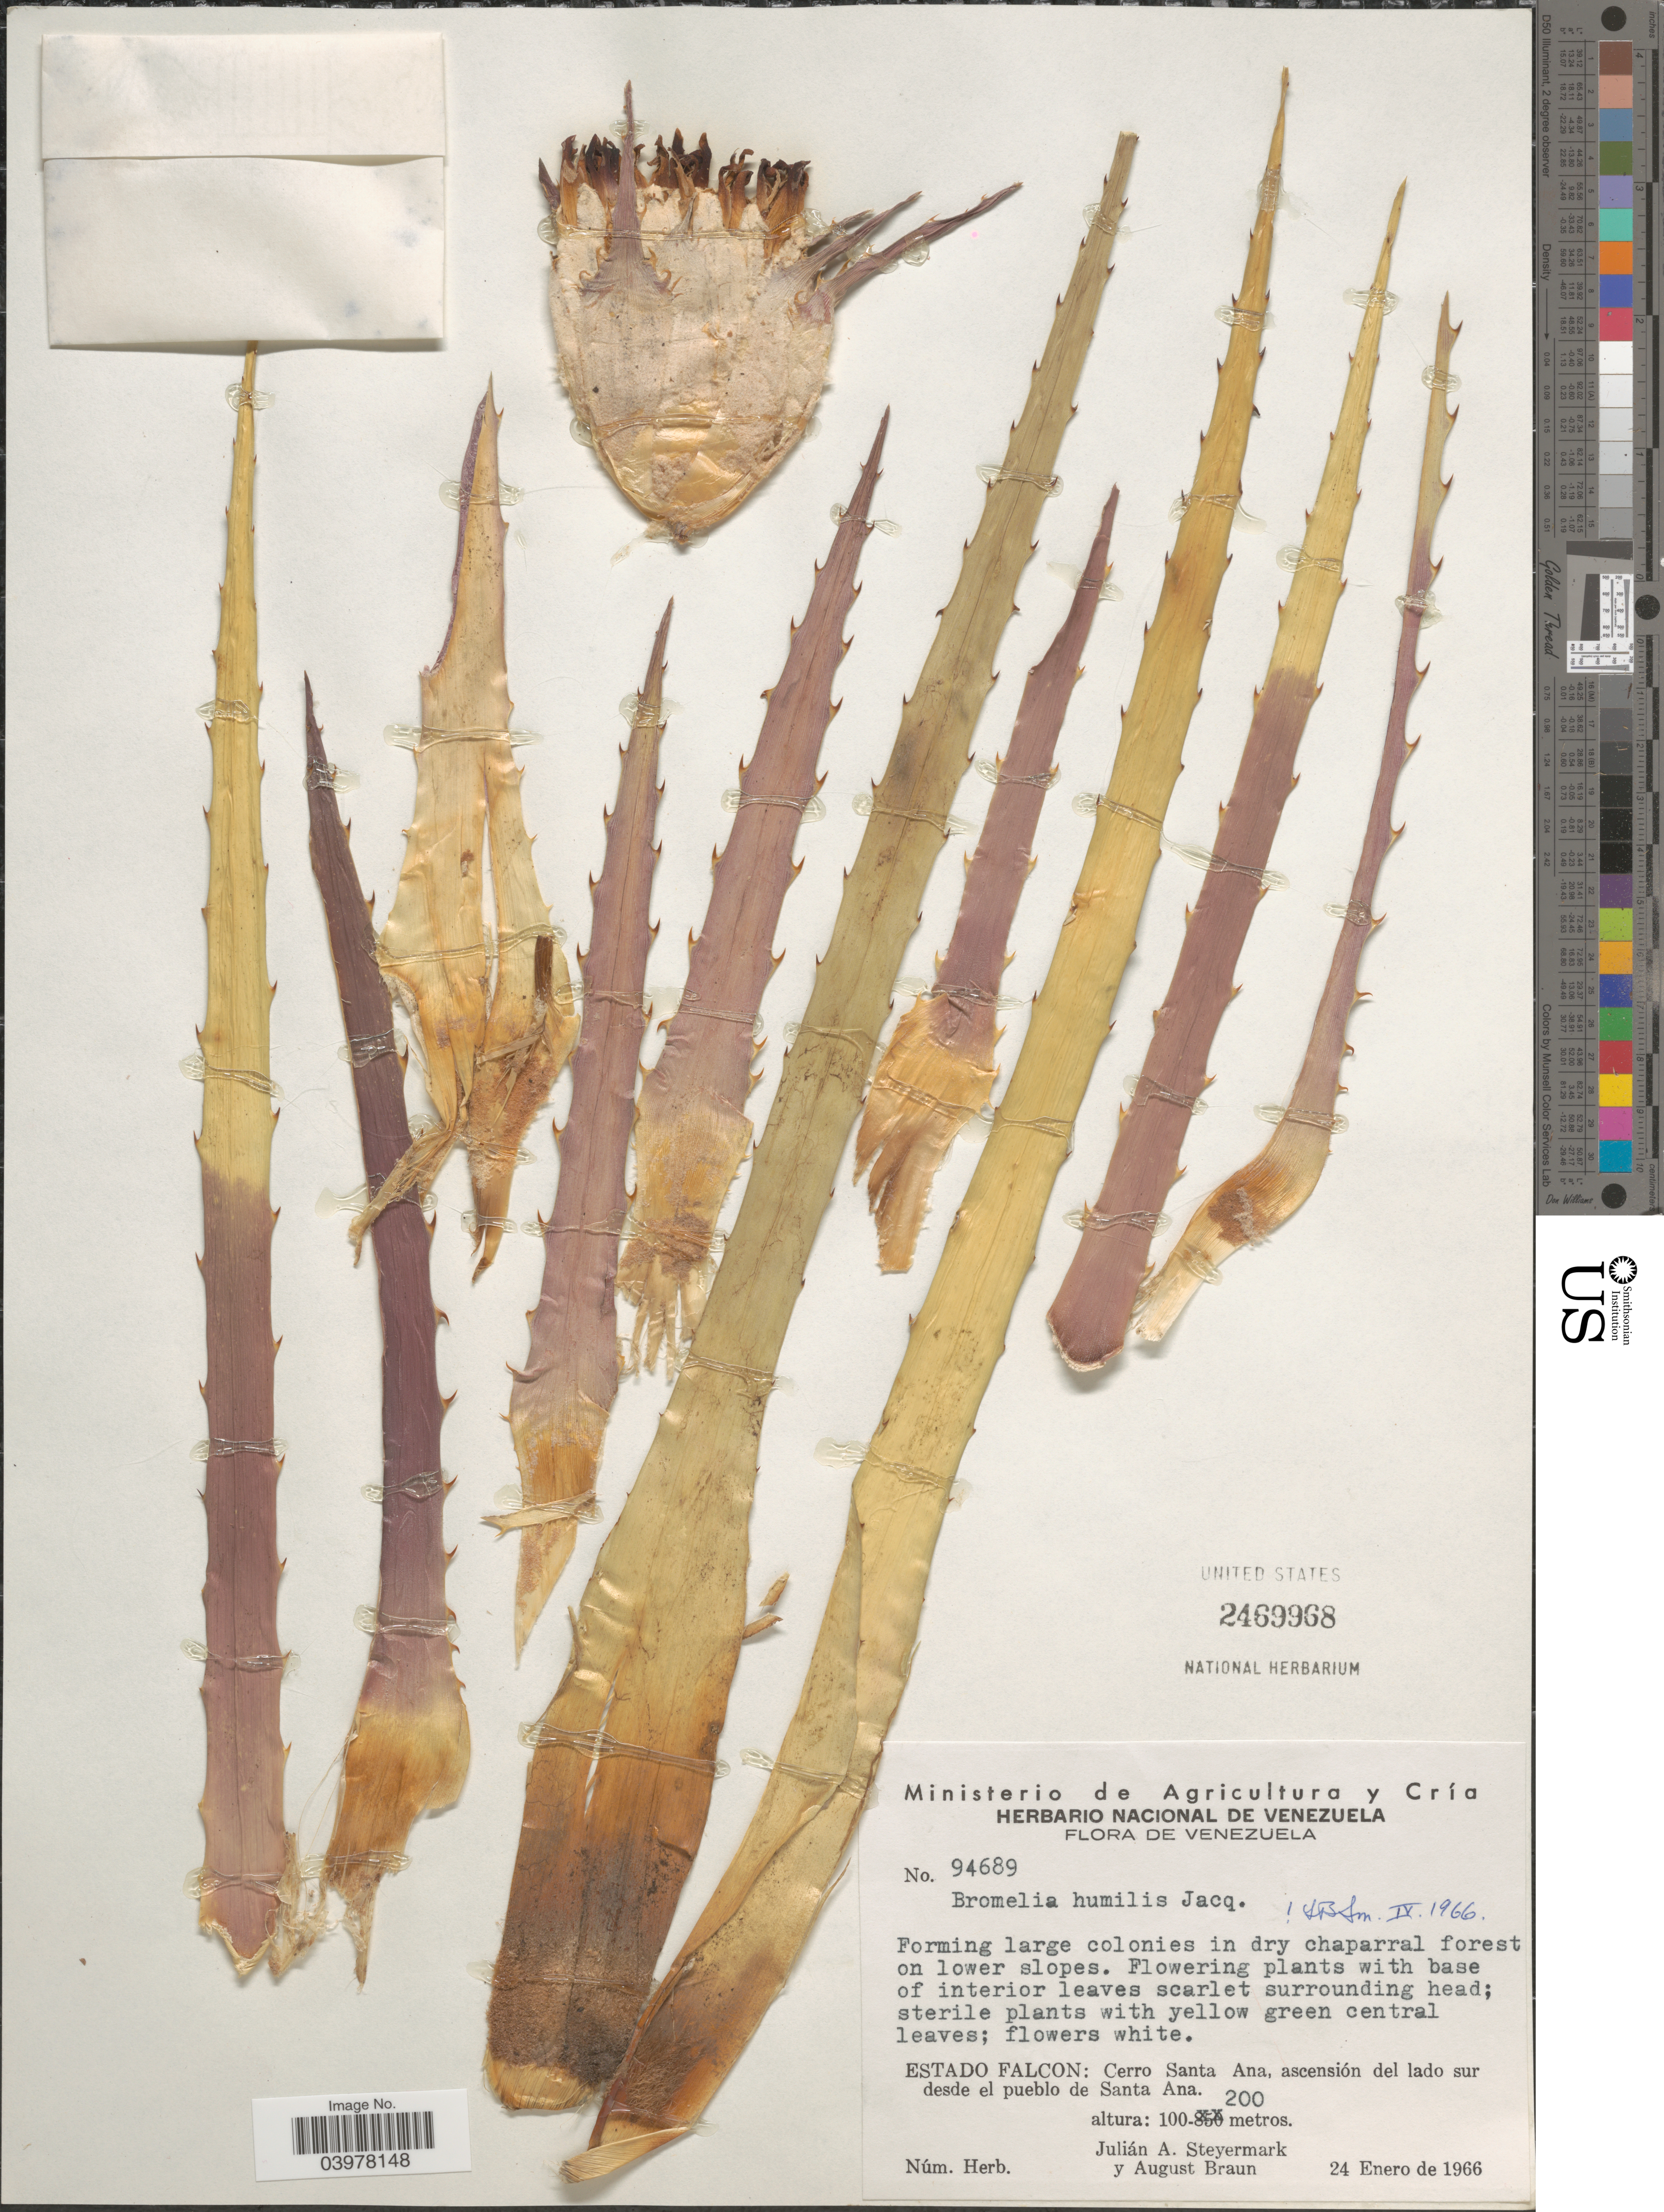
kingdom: Plantae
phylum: Tracheophyta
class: Liliopsida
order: Poales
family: Bromeliaceae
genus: Bromelia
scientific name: Bromelia humilis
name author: Jacq.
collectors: J. Steyermark & A. Braun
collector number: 94689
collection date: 1966-01-24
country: Venezuela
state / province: Falcon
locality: Cerro Santa Ana, ascensión del lado sur desde el pueblo de Santa Ana.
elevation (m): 100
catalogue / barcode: US 2469968